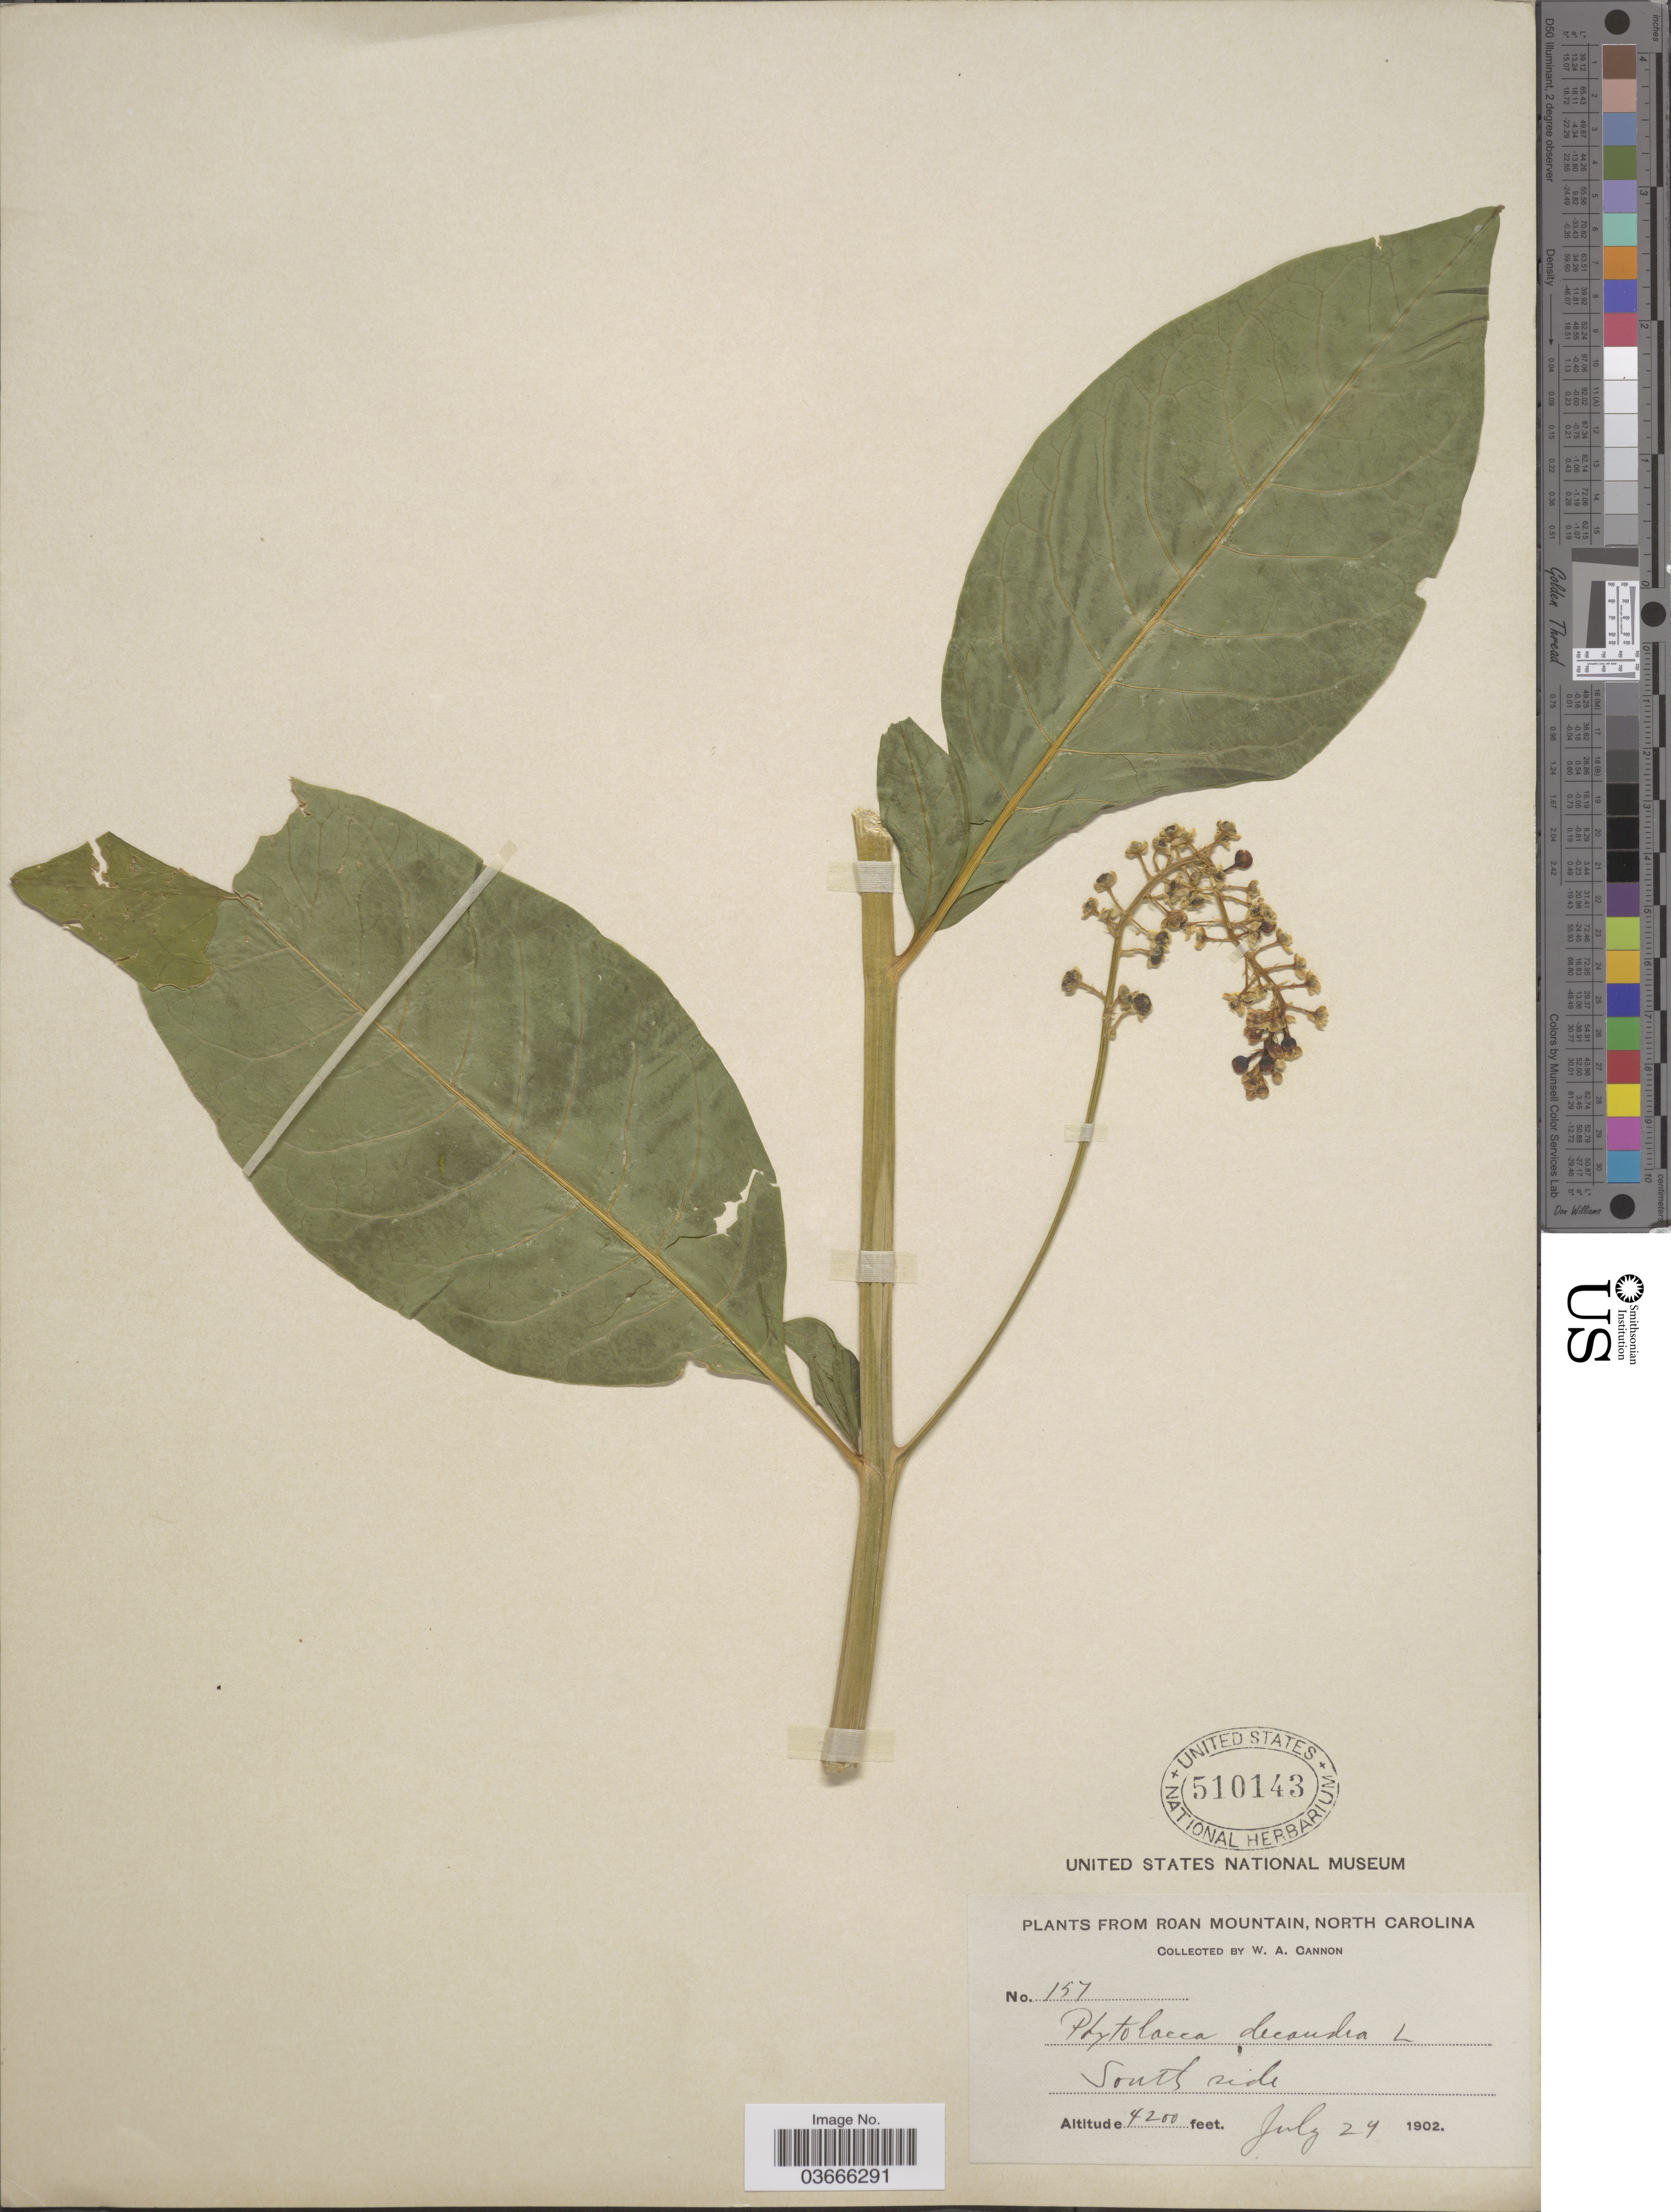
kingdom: Plantae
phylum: Tracheophyta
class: Magnoliopsida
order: Caryophyllales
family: Phytolaccaceae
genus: Phytolacca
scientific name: Phytolacca americana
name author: L.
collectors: W. Cannon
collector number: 157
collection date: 1902-07-24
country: United States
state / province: North Carolina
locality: Roan Mountain, South side.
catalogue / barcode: US 510143